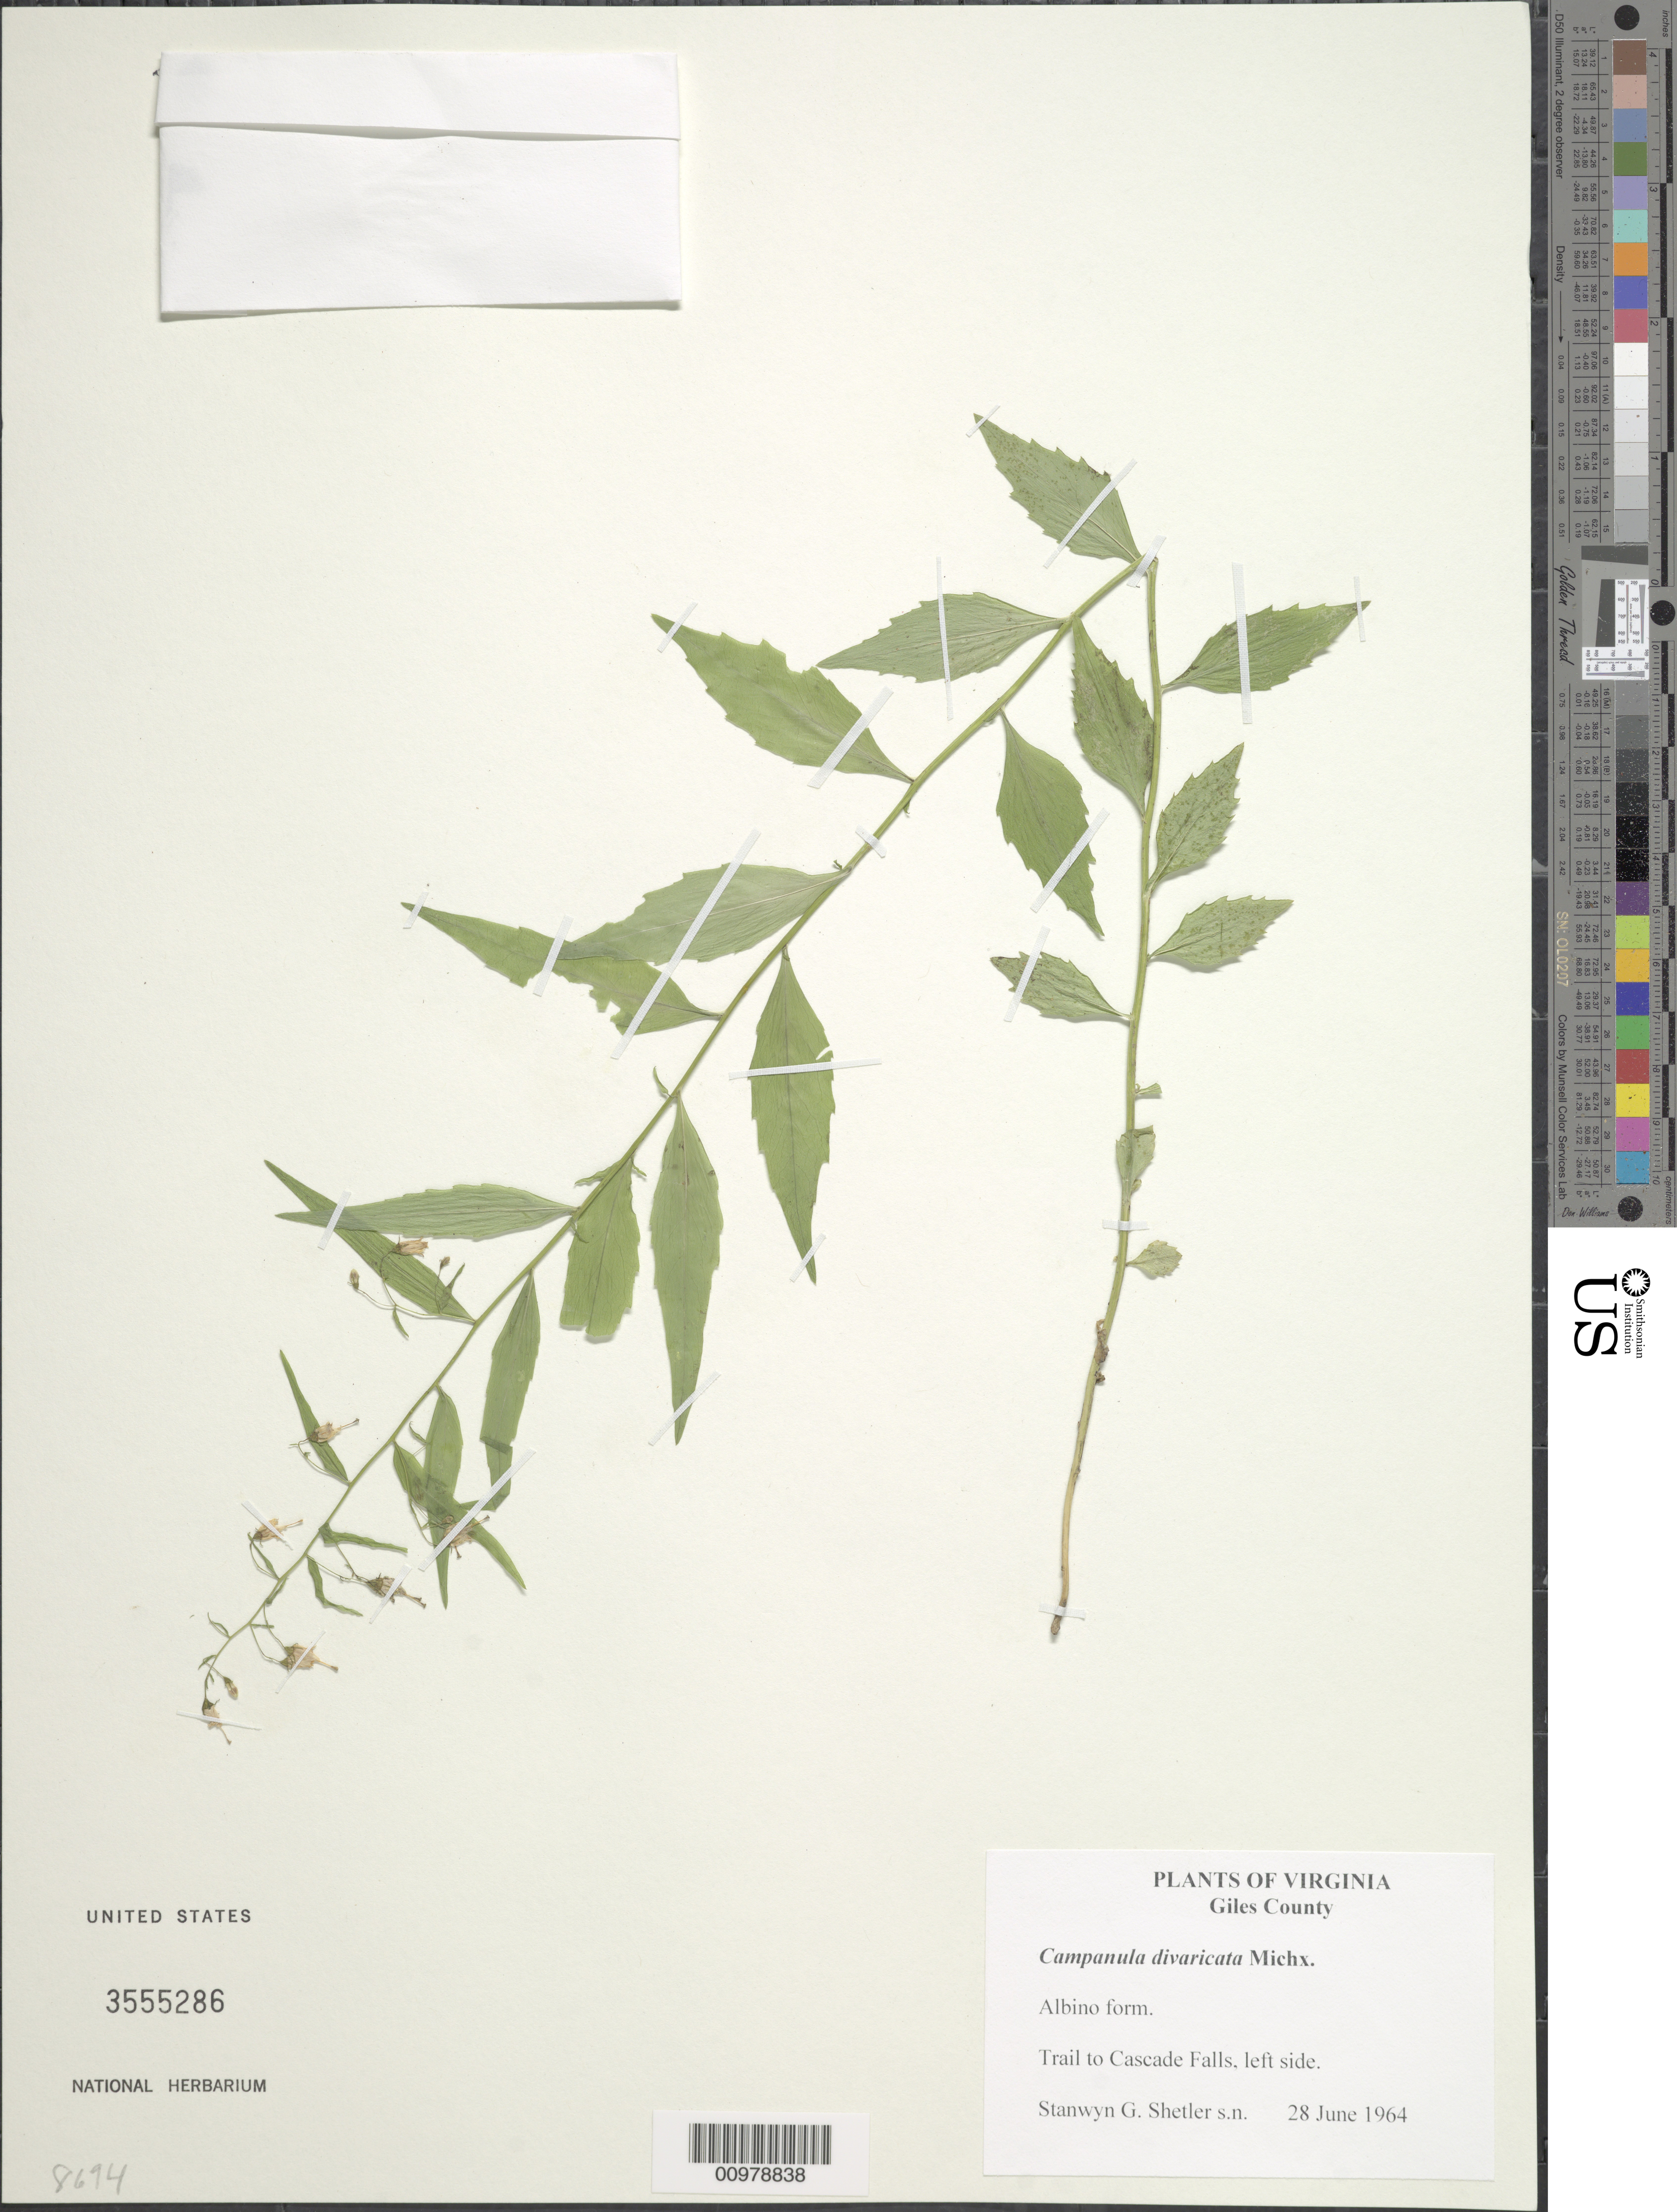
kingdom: Plantae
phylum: Tracheophyta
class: Magnoliopsida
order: Asterales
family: Campanulaceae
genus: Campanula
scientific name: Campanula divaricata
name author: Michx.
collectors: S. Shetler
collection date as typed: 28 June 1964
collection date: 1964-06-28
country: United States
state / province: Virginia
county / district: Giles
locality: Trail to Cascade Falls, left side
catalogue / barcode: US 3555286